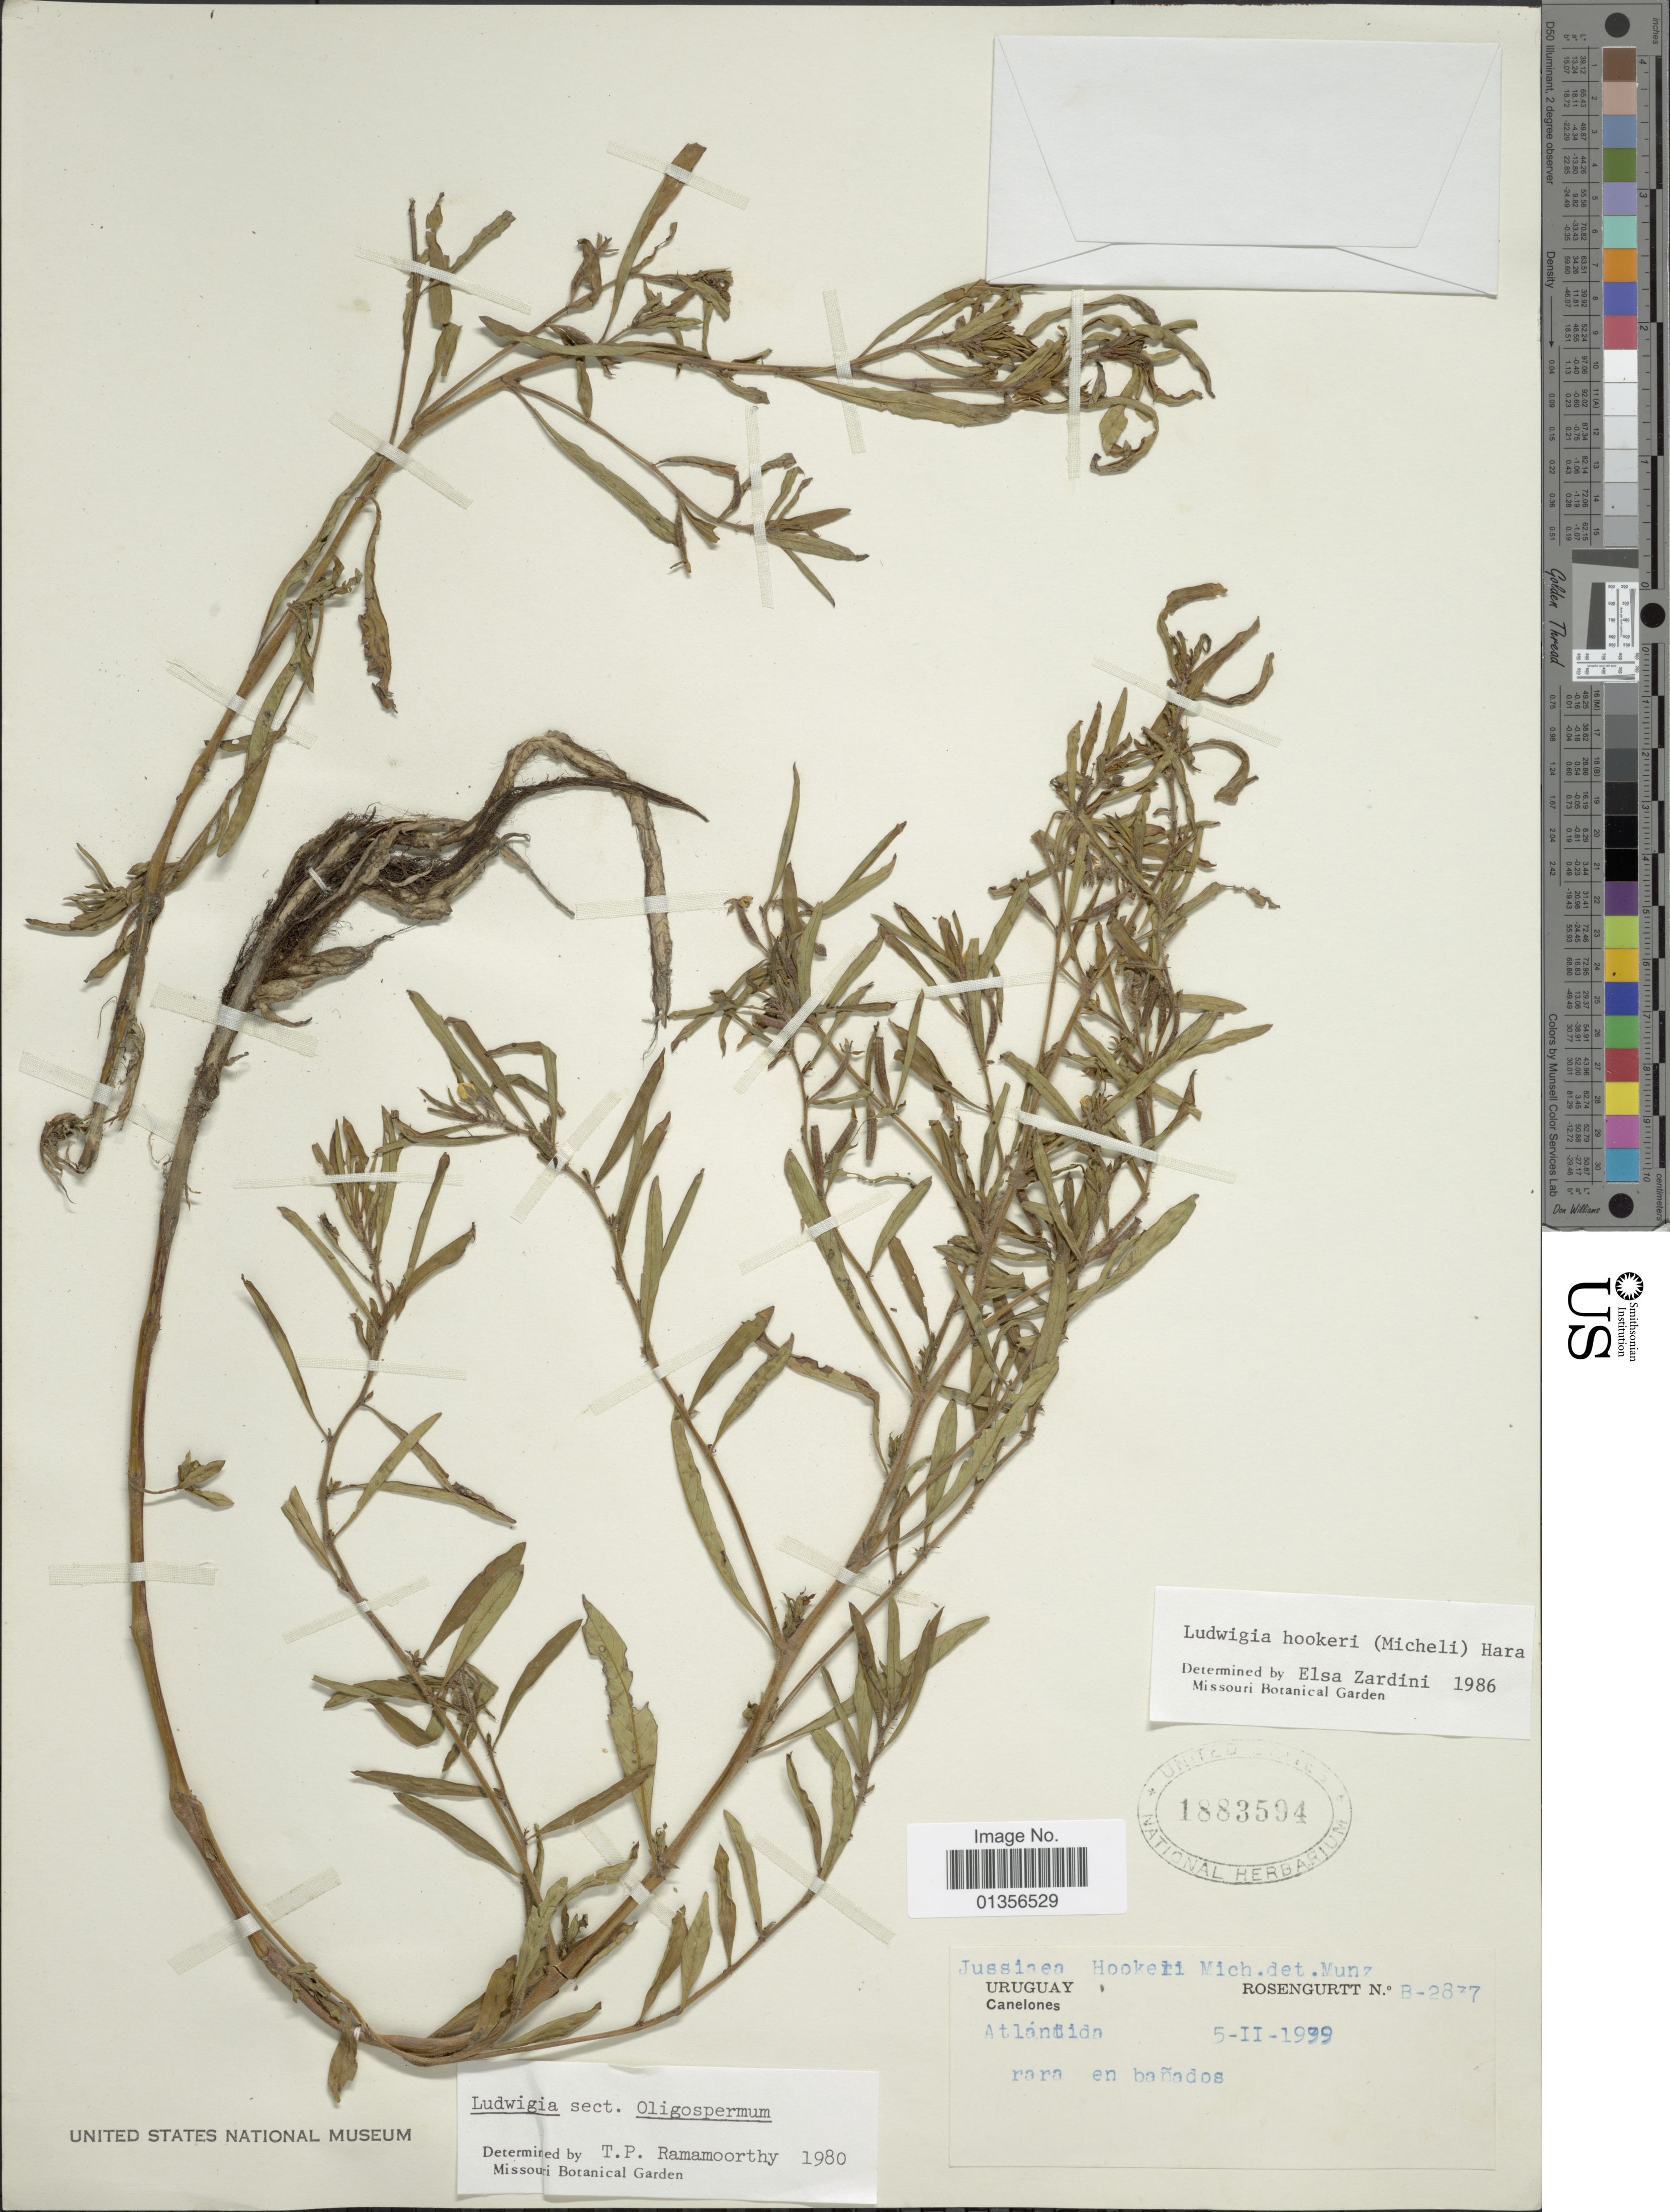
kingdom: Plantae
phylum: Tracheophyta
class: Magnoliopsida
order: Myrtales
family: Onagraceae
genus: Ludwigia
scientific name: Ludwigia hookeri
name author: (Micheli) H. Hara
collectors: Rosengurtt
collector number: B-2837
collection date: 1939-02-05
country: Uruguay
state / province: Canelones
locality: Atlantida.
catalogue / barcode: US 1883594